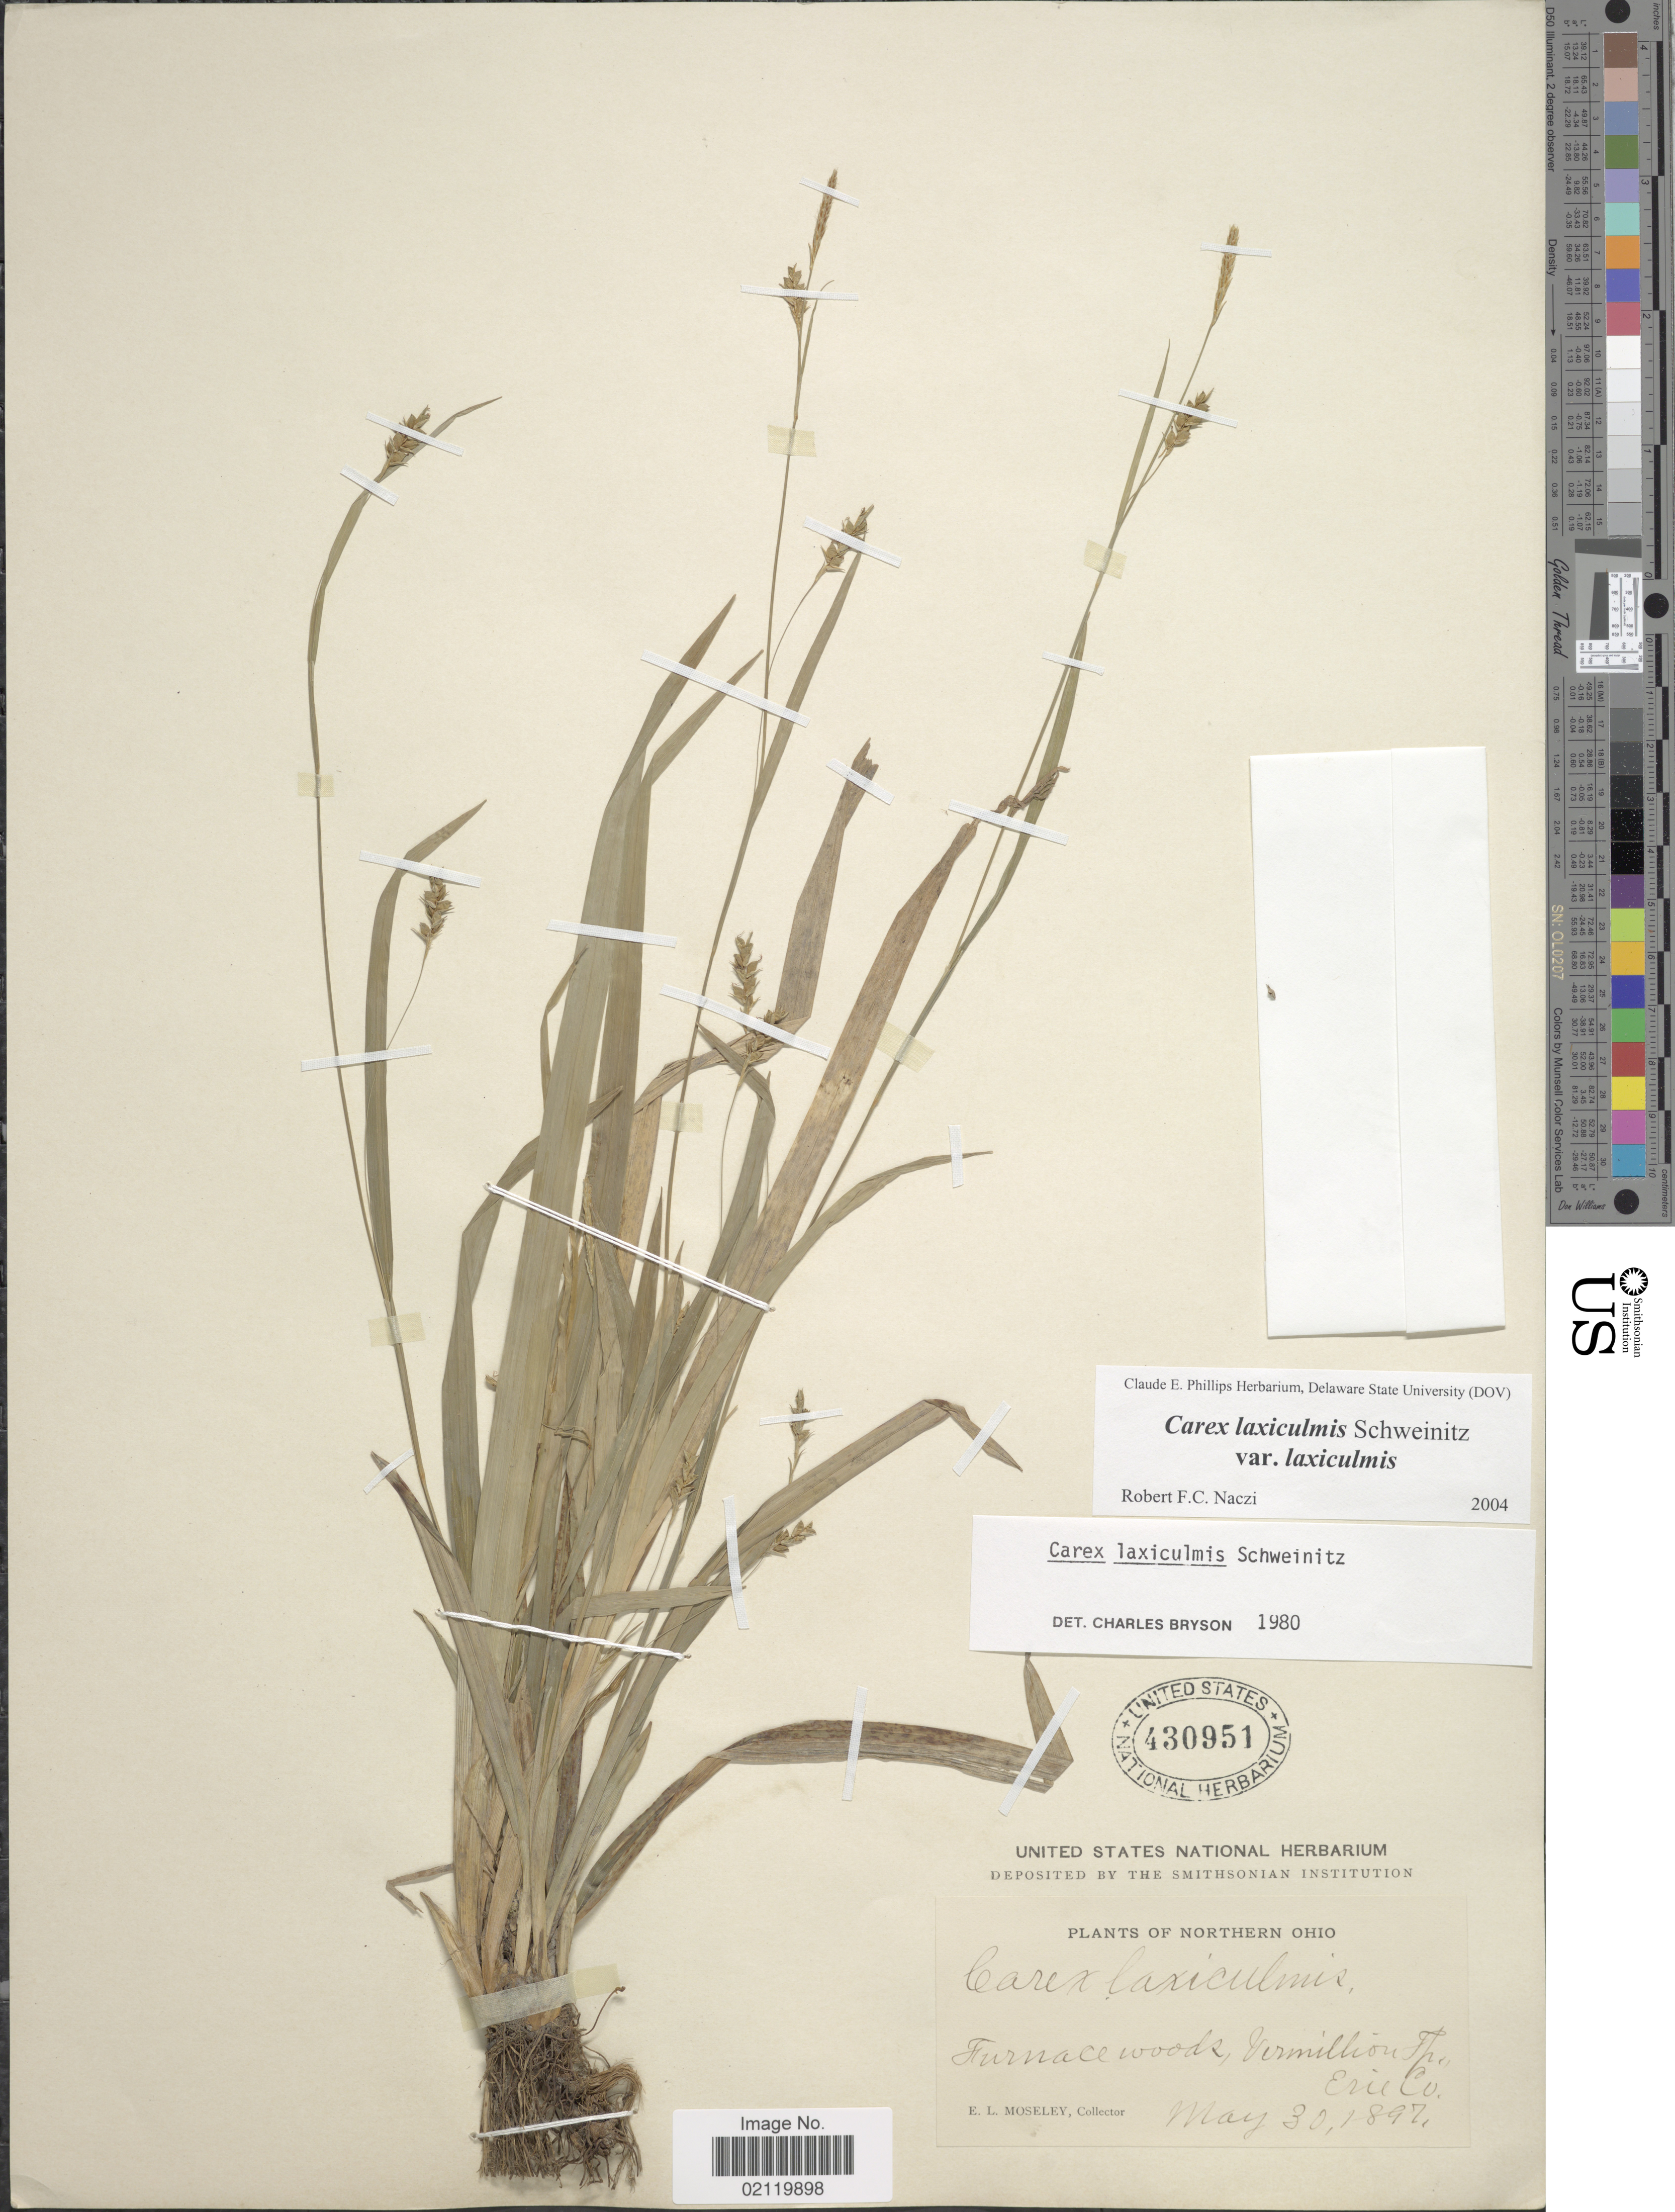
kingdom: Plantae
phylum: Tracheophyta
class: Liliopsida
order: Poales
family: Cyperaceae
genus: Carex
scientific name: Carex laxiculmis var. laxiculmis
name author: Schwein.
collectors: E. Moseley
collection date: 1897-05-30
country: United States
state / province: Ohio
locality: Northern Ohio. Furnace woods, Vermillion Tpe. Erie Co.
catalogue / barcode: US 430951